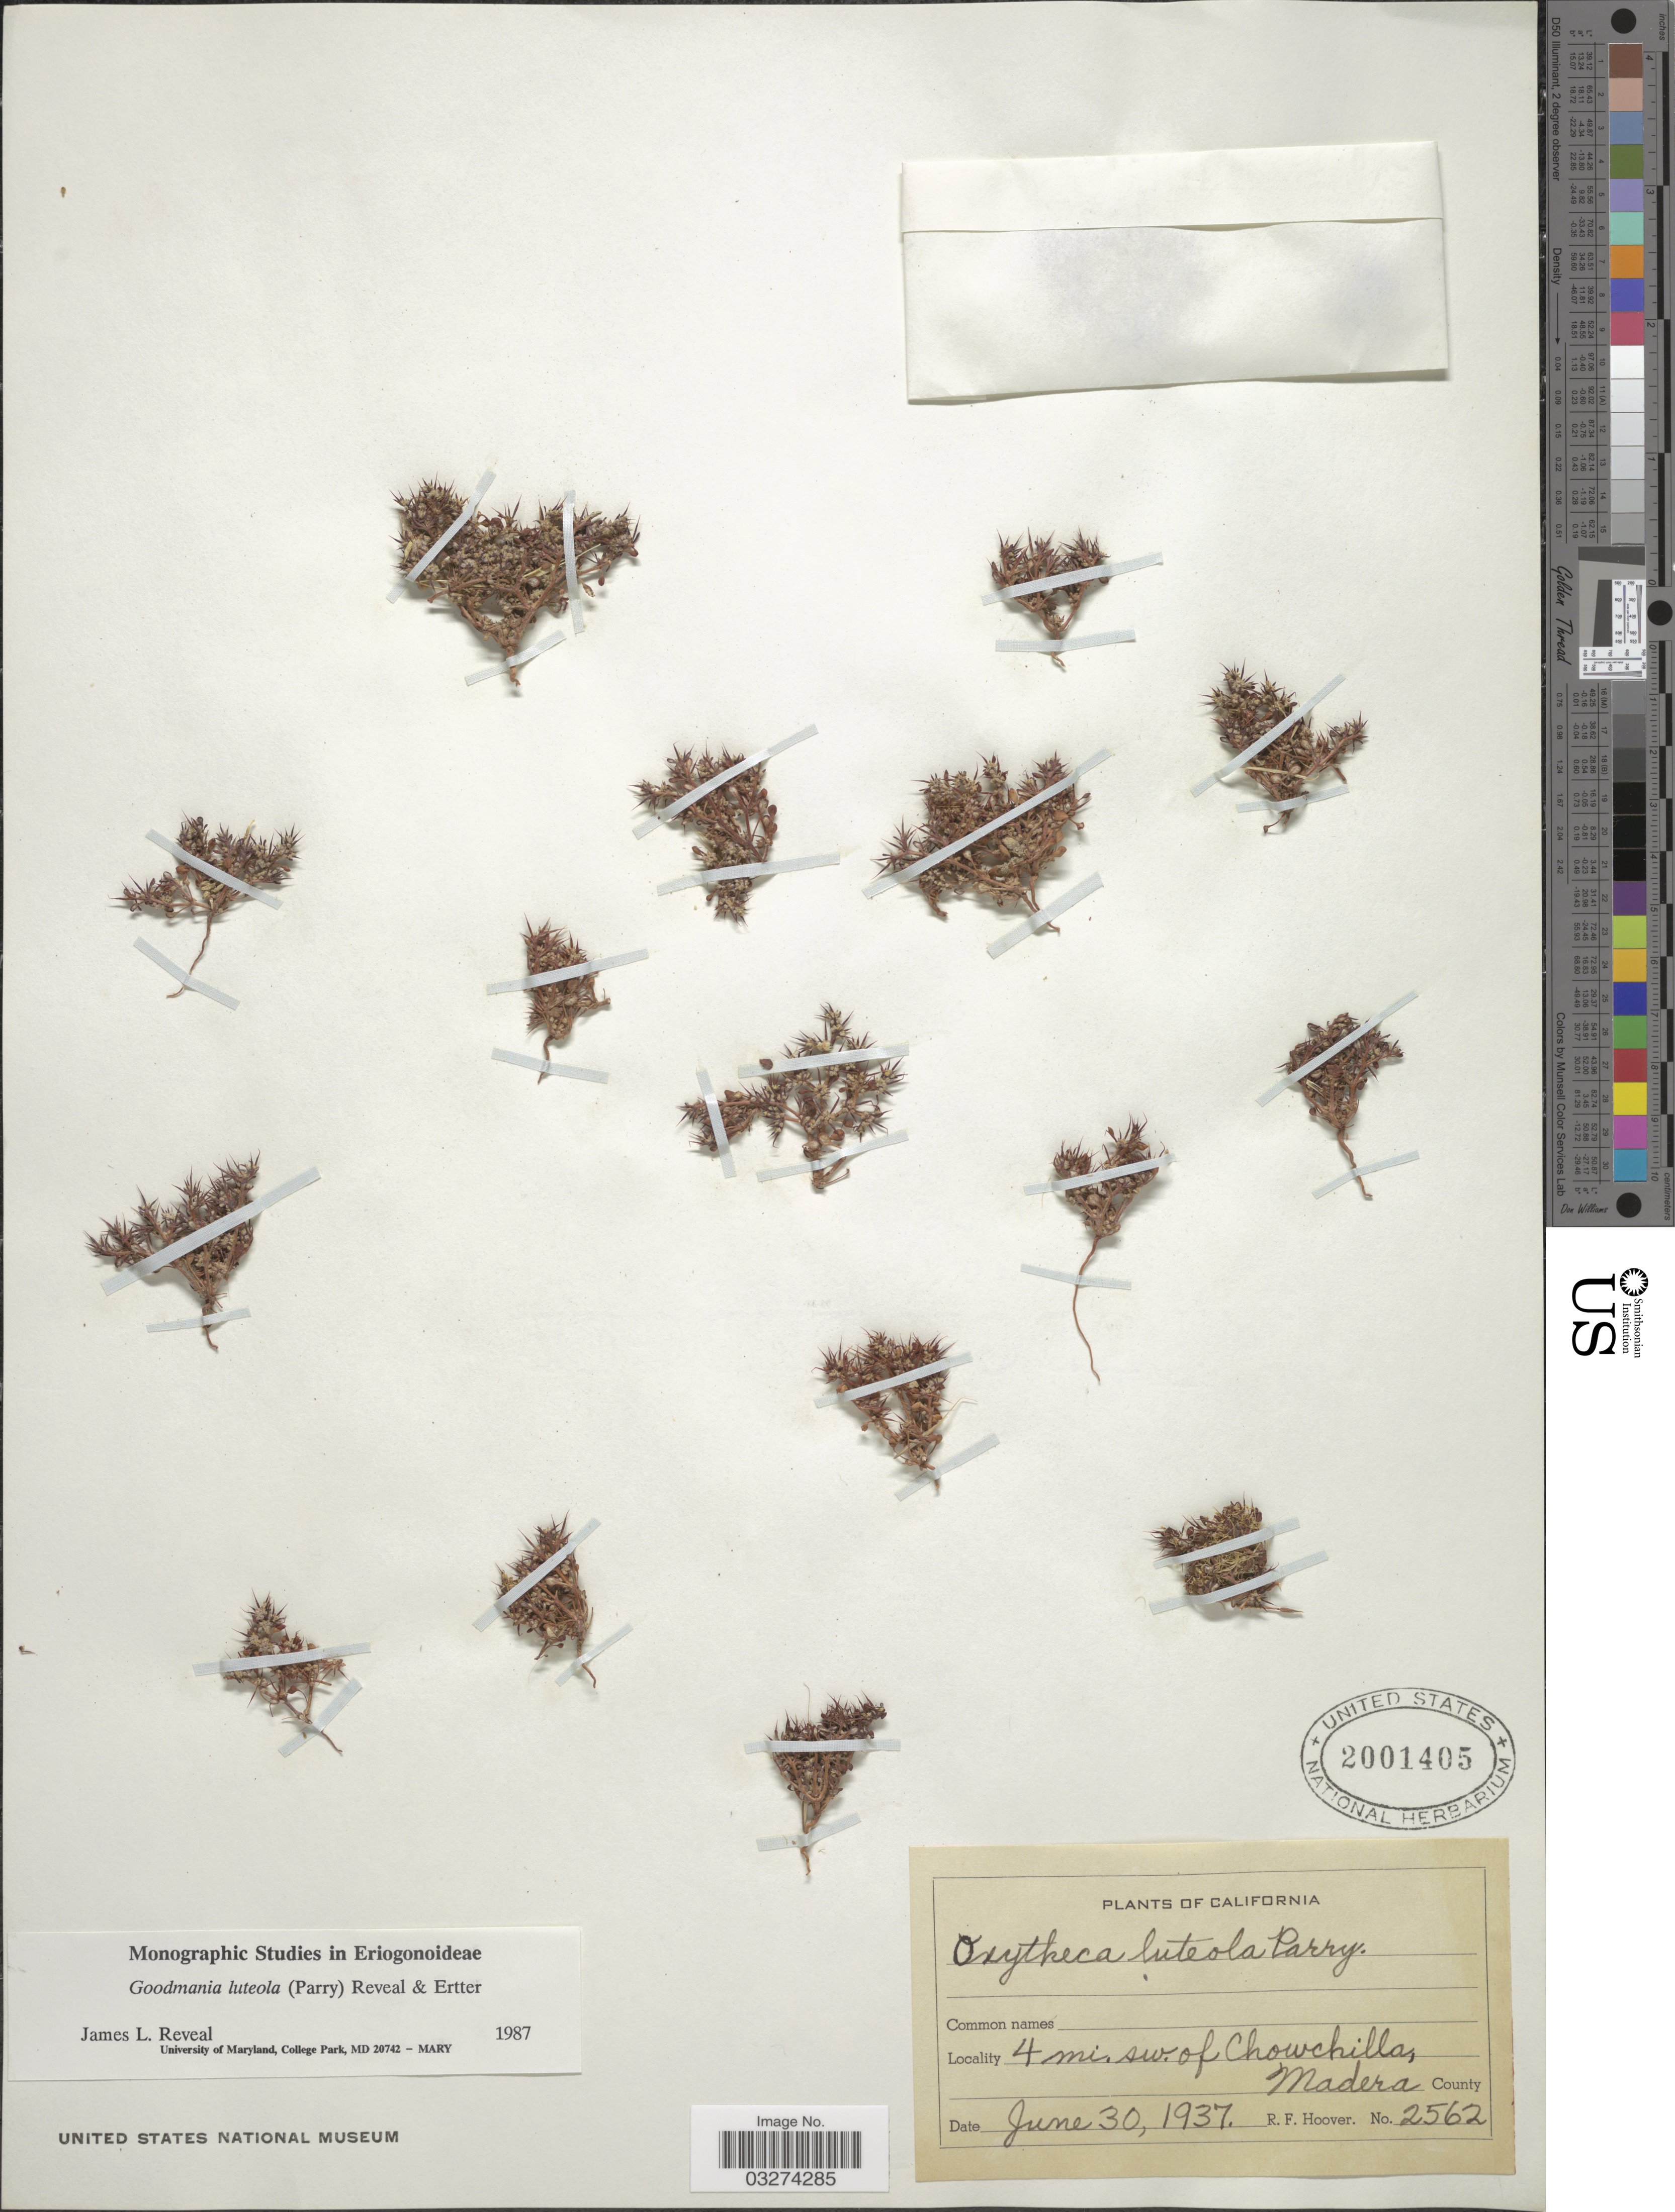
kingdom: Plantae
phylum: Tracheophyta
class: Magnoliopsida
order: Caryophyllales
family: Polygonaceae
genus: Goodmania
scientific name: Goodmania luteola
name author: (Parry) Reveal & Ertter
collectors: R. F. Hoover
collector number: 2562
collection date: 1937-06-30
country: United States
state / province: California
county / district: Madera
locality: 4 mi. sw. of Chowchilla, Madera County.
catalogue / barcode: US 2001405